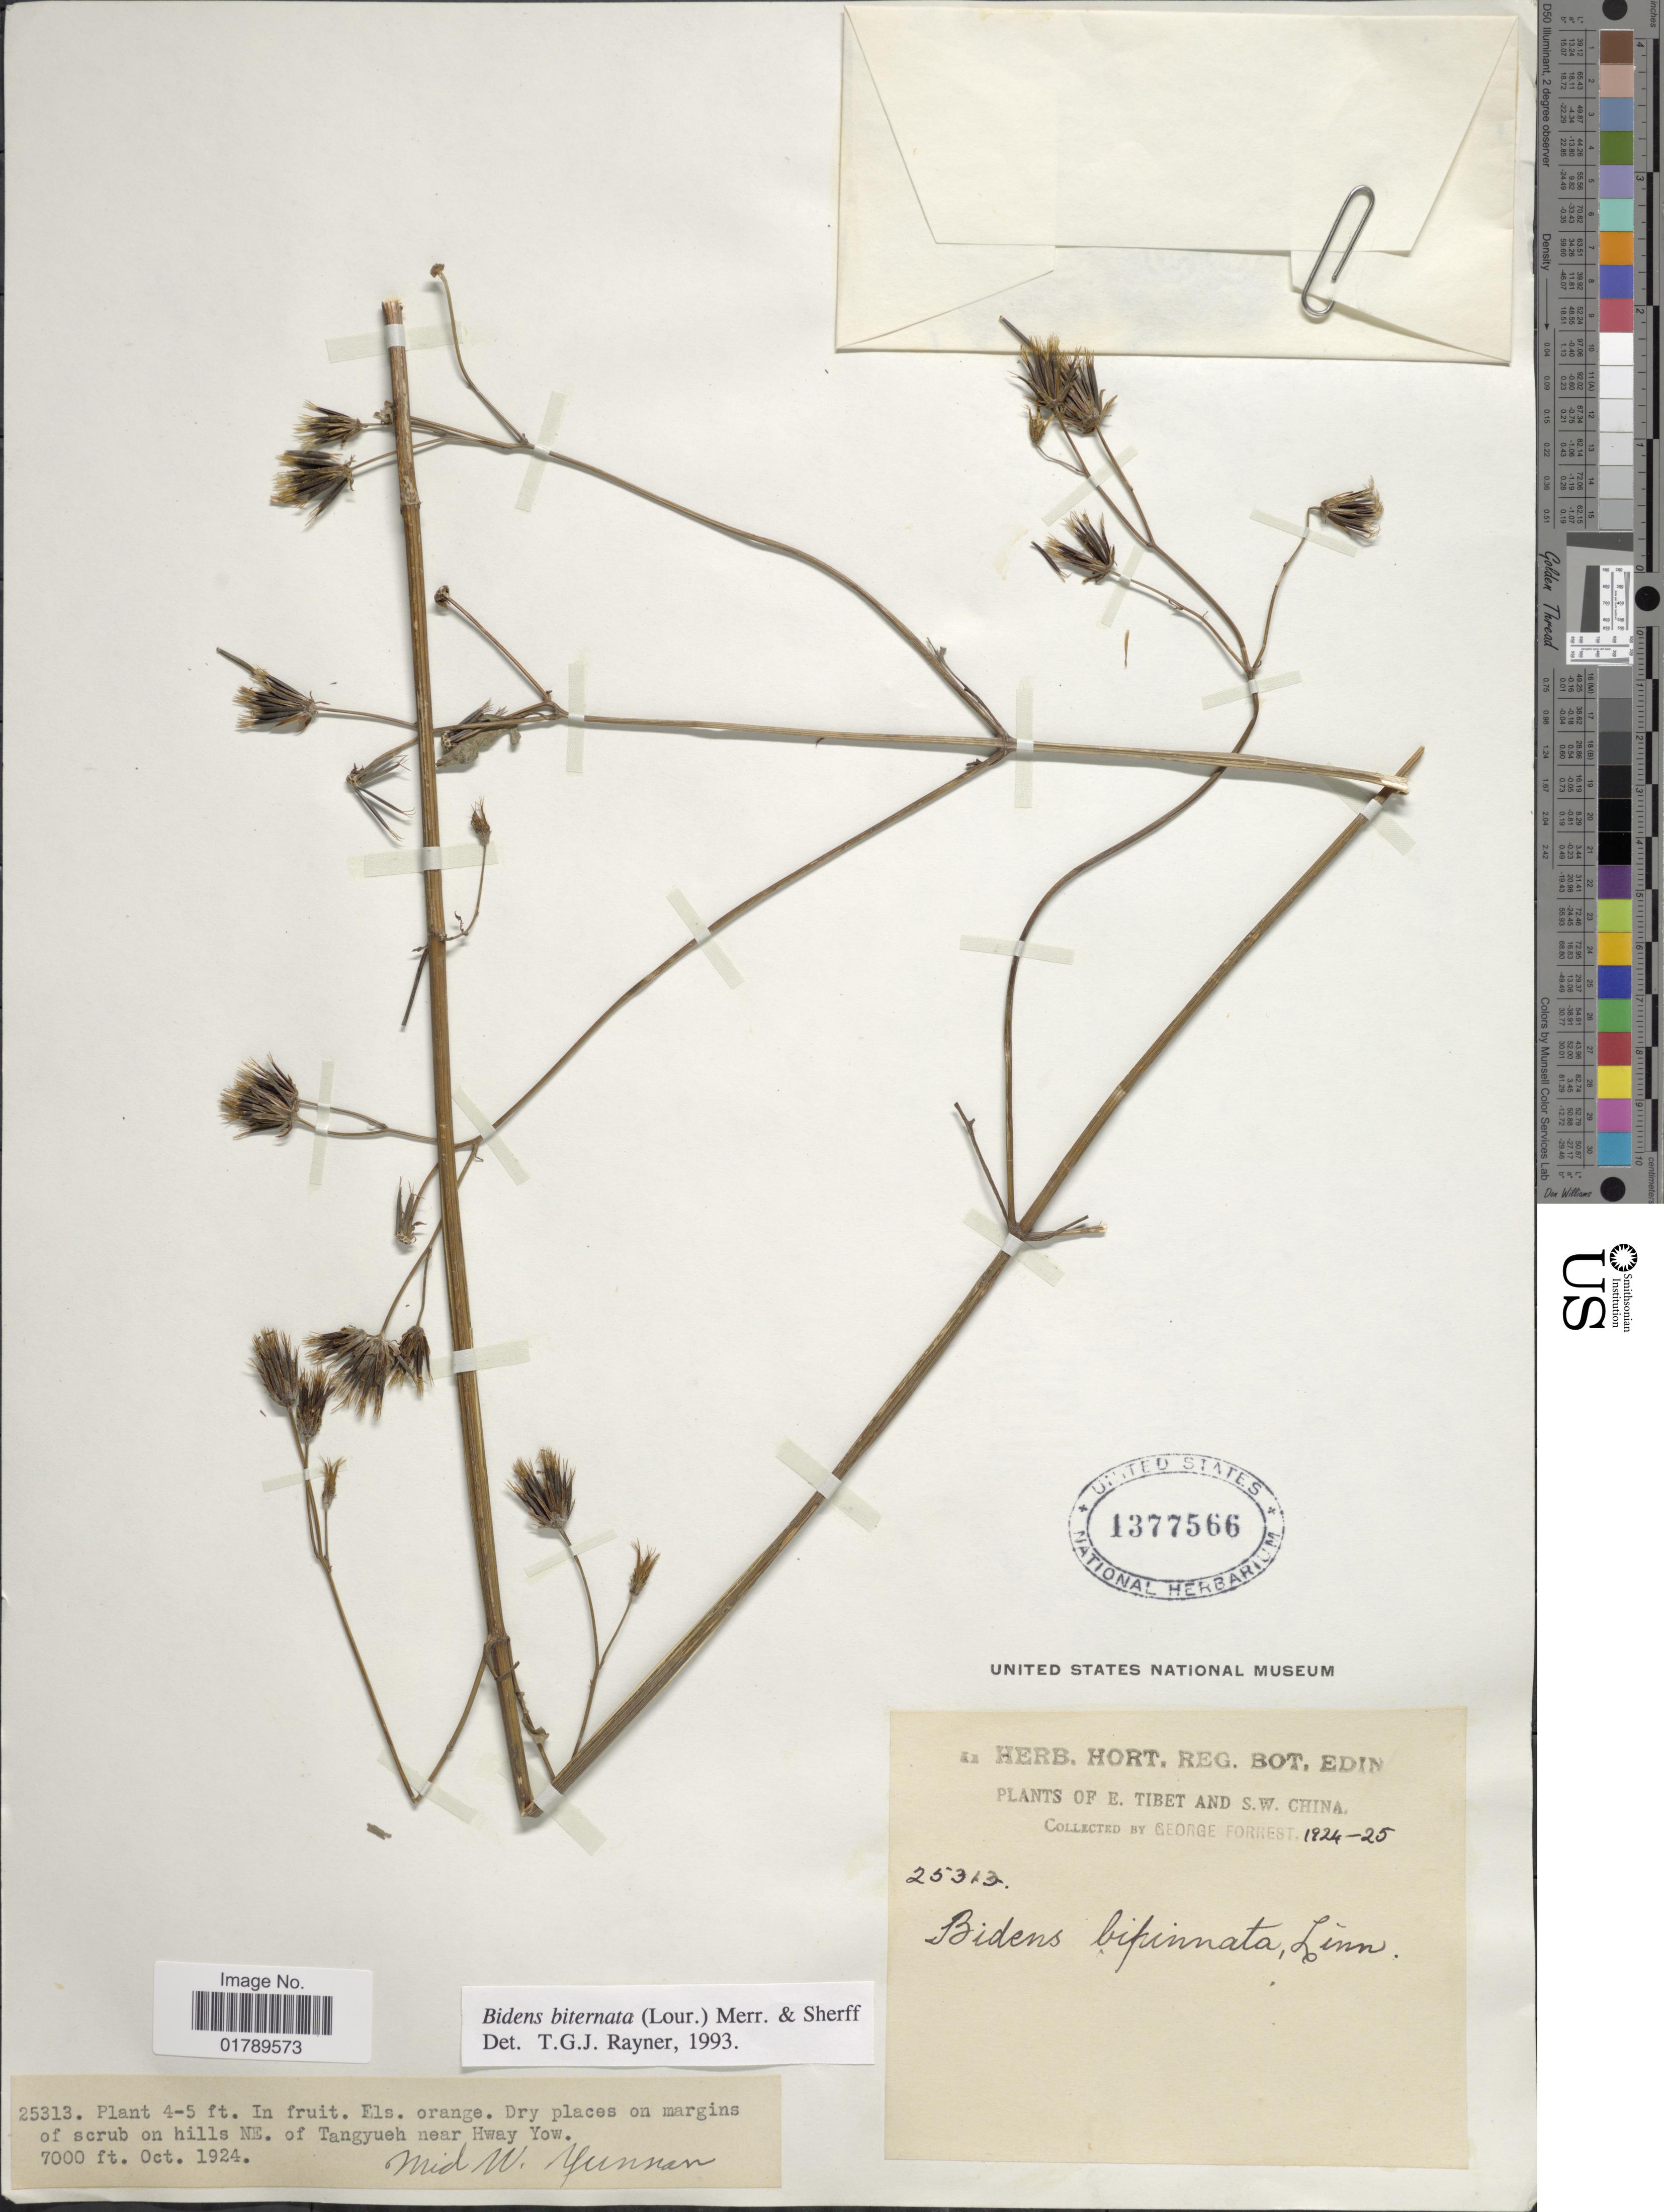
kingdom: Plantae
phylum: Tracheophyta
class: Magnoliopsida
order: Asterales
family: Asteraceae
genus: Bidens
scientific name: Bidens biternata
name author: (Lour.) Merr. & Sherff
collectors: G. Forrest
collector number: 25313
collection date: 1924-10/1925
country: China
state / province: Yunnan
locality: Dry places on margins of scrub on hills NE. of Tangyueh near Hway Yow. Mid W. Yunnan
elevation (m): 2134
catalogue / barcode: US 1377566